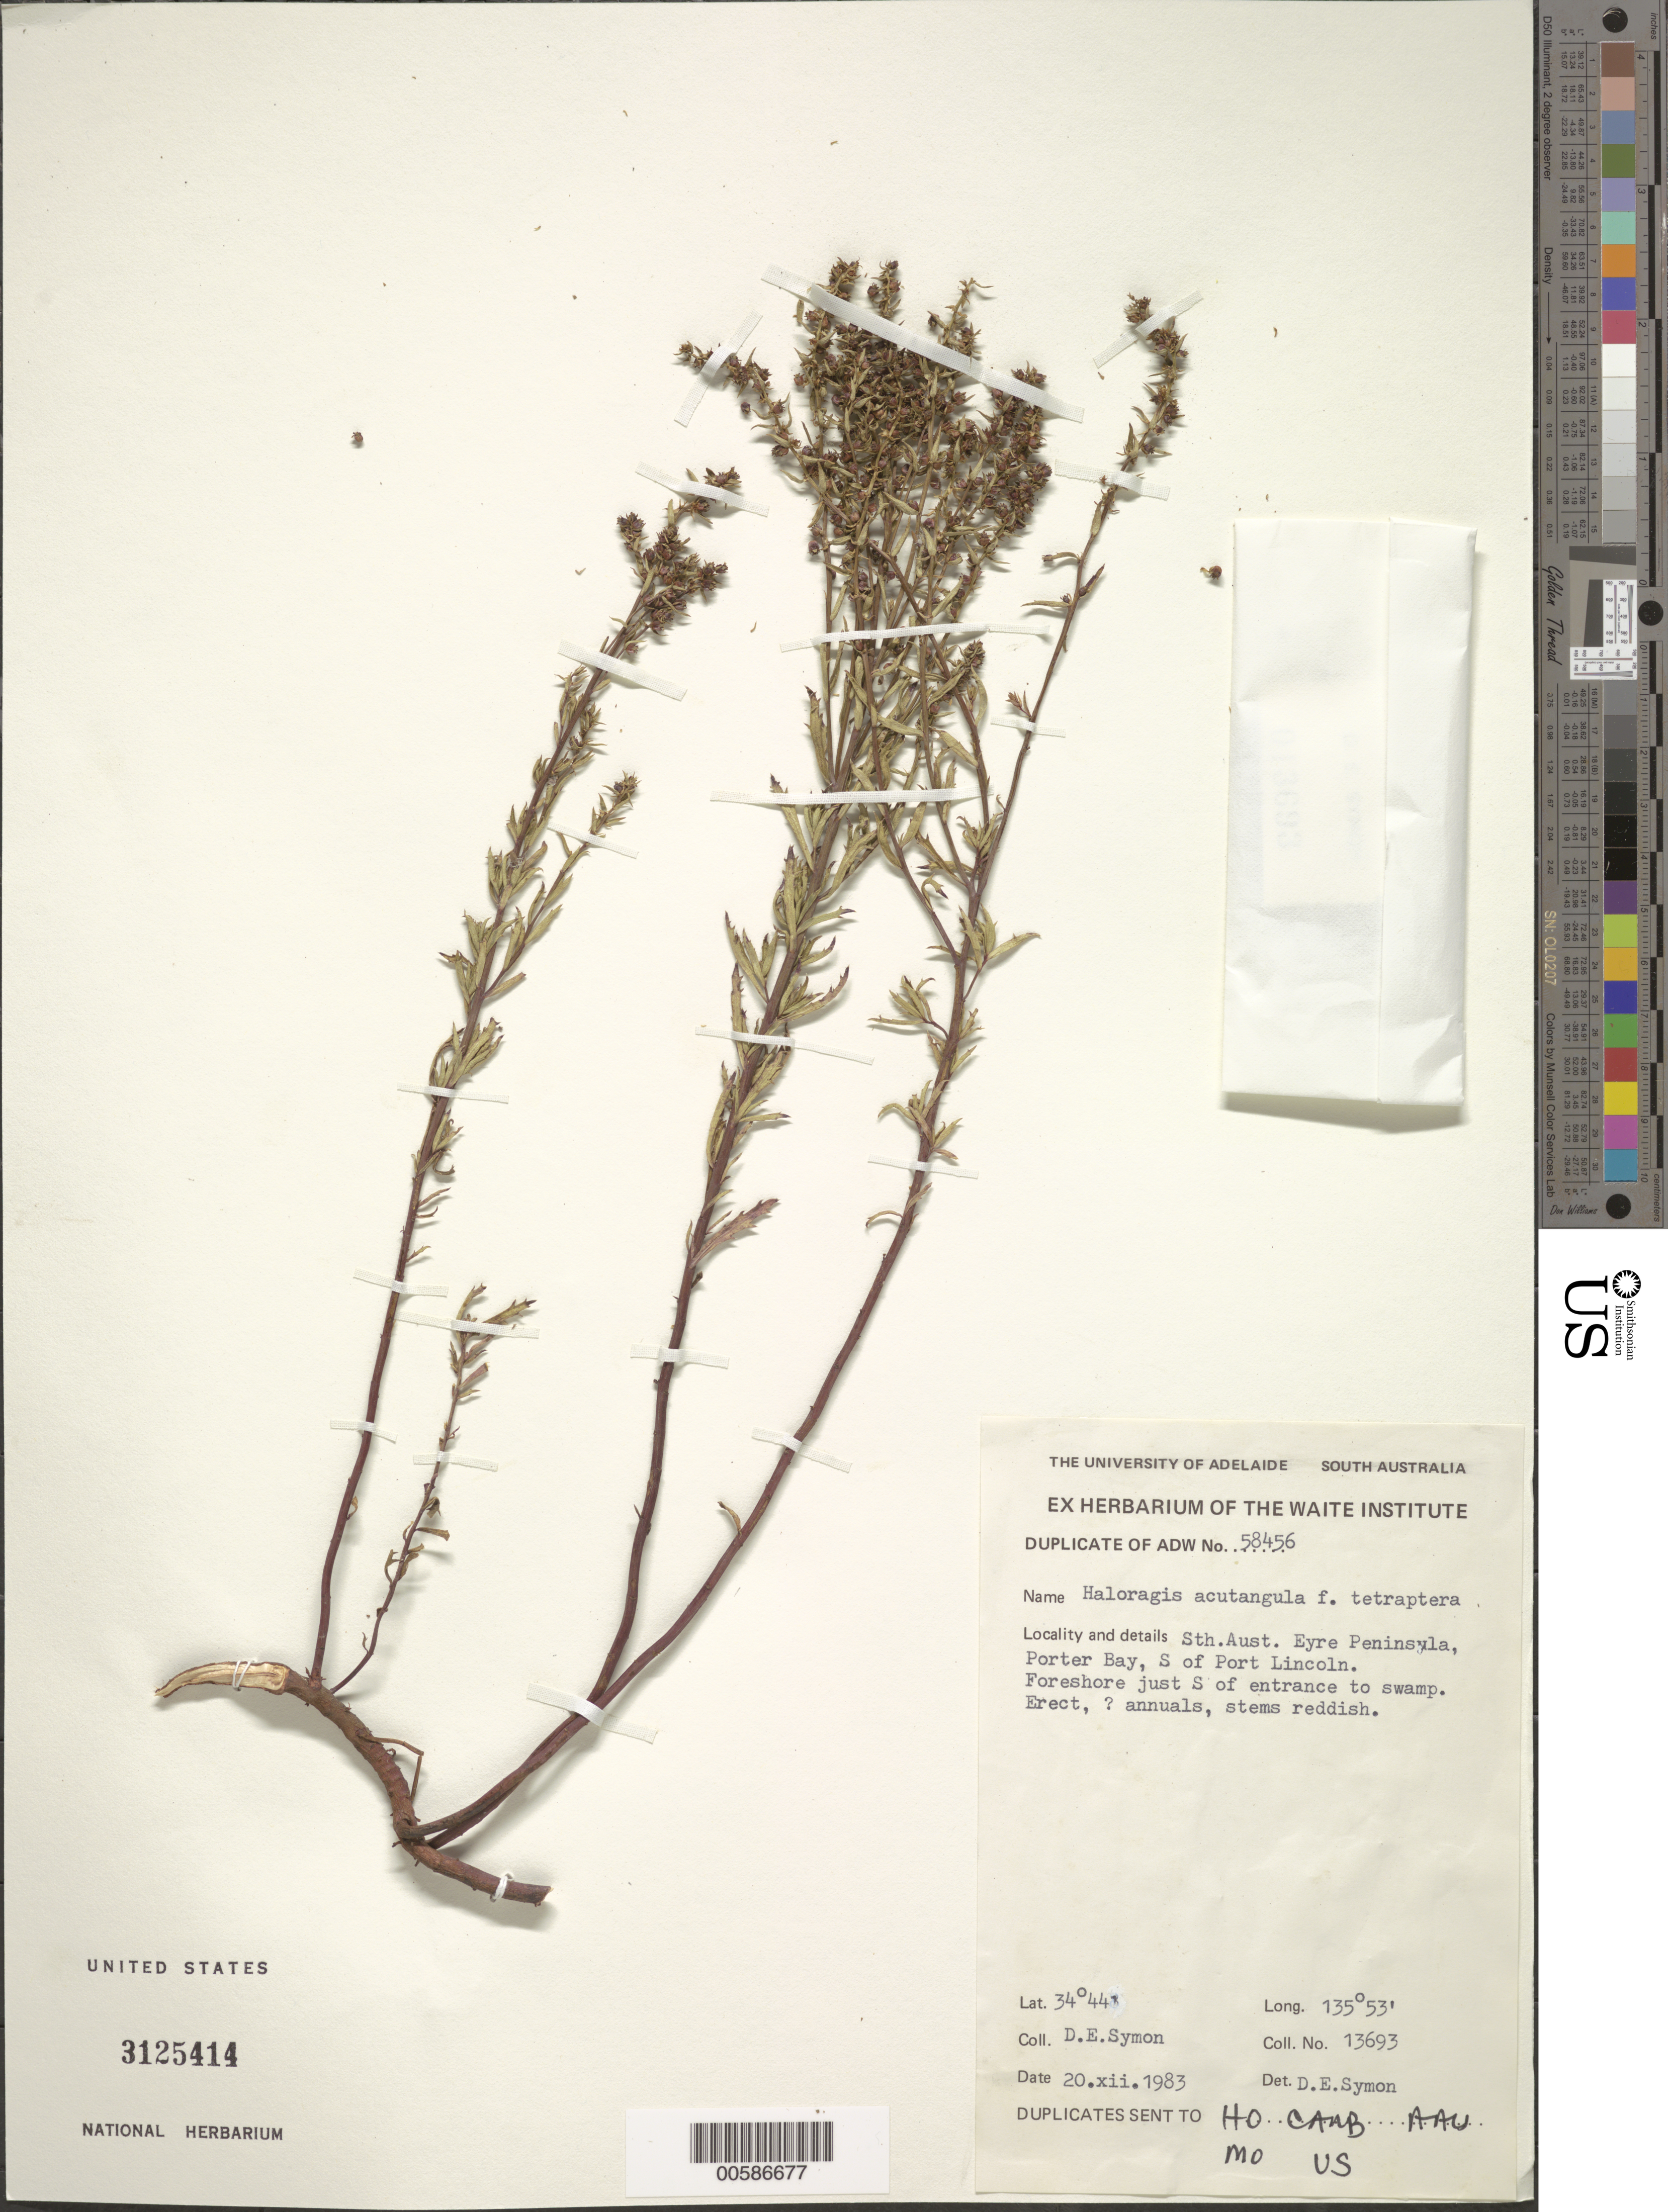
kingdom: Plantae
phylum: Tracheophyta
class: Magnoliopsida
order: Saxifragales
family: Haloragaceae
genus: Haloragis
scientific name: Haloragis prostrata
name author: J.R. Forst. & G. Forst.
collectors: D. Symon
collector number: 13693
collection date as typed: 20 Dec 1983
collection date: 1983-12-20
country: Australia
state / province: South Australia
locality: Eyre Peninsula, Porter Bay, S of Port Lincoln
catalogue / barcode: US 3125414